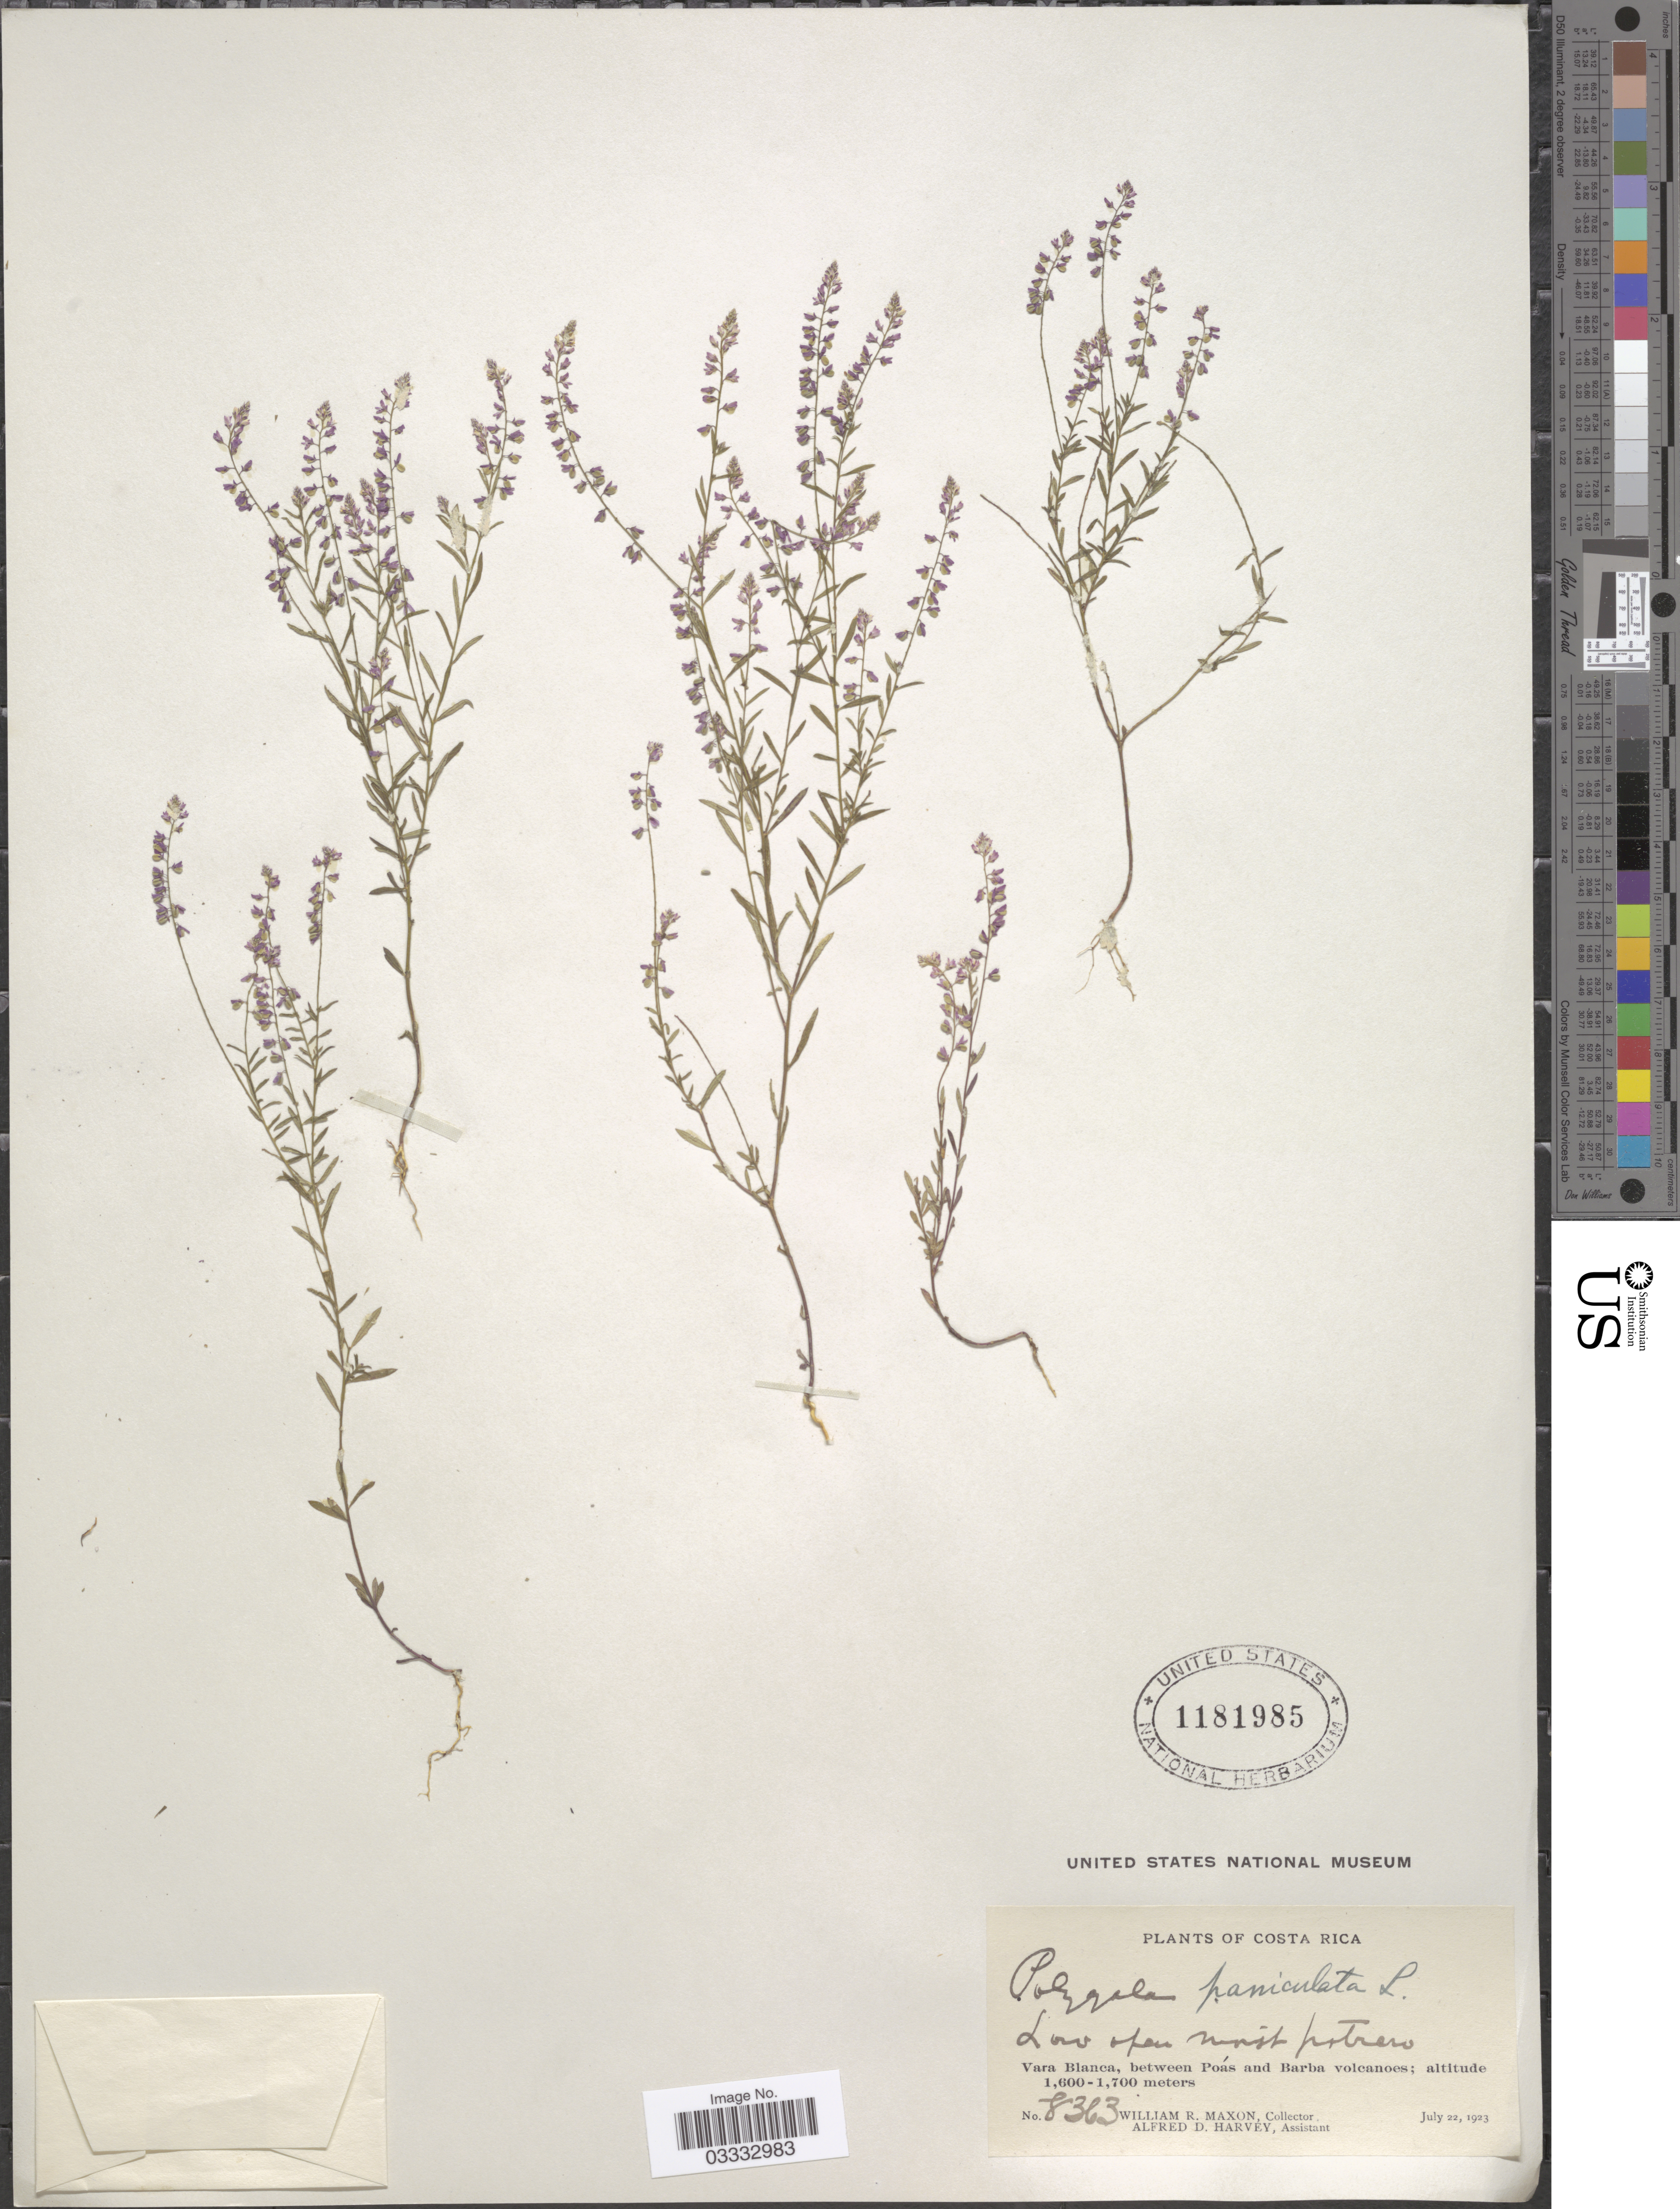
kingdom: Plantae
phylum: Tracheophyta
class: Magnoliopsida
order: Fabales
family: Polygalaceae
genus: Polygala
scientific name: Polygala paniculata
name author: L.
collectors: W. R. Maxon & A. D. Harvey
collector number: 8363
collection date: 1923-07-22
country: Costa Rica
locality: Vara Blanca, between Poás and Barba volcanoes.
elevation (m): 1600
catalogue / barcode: US 1181985